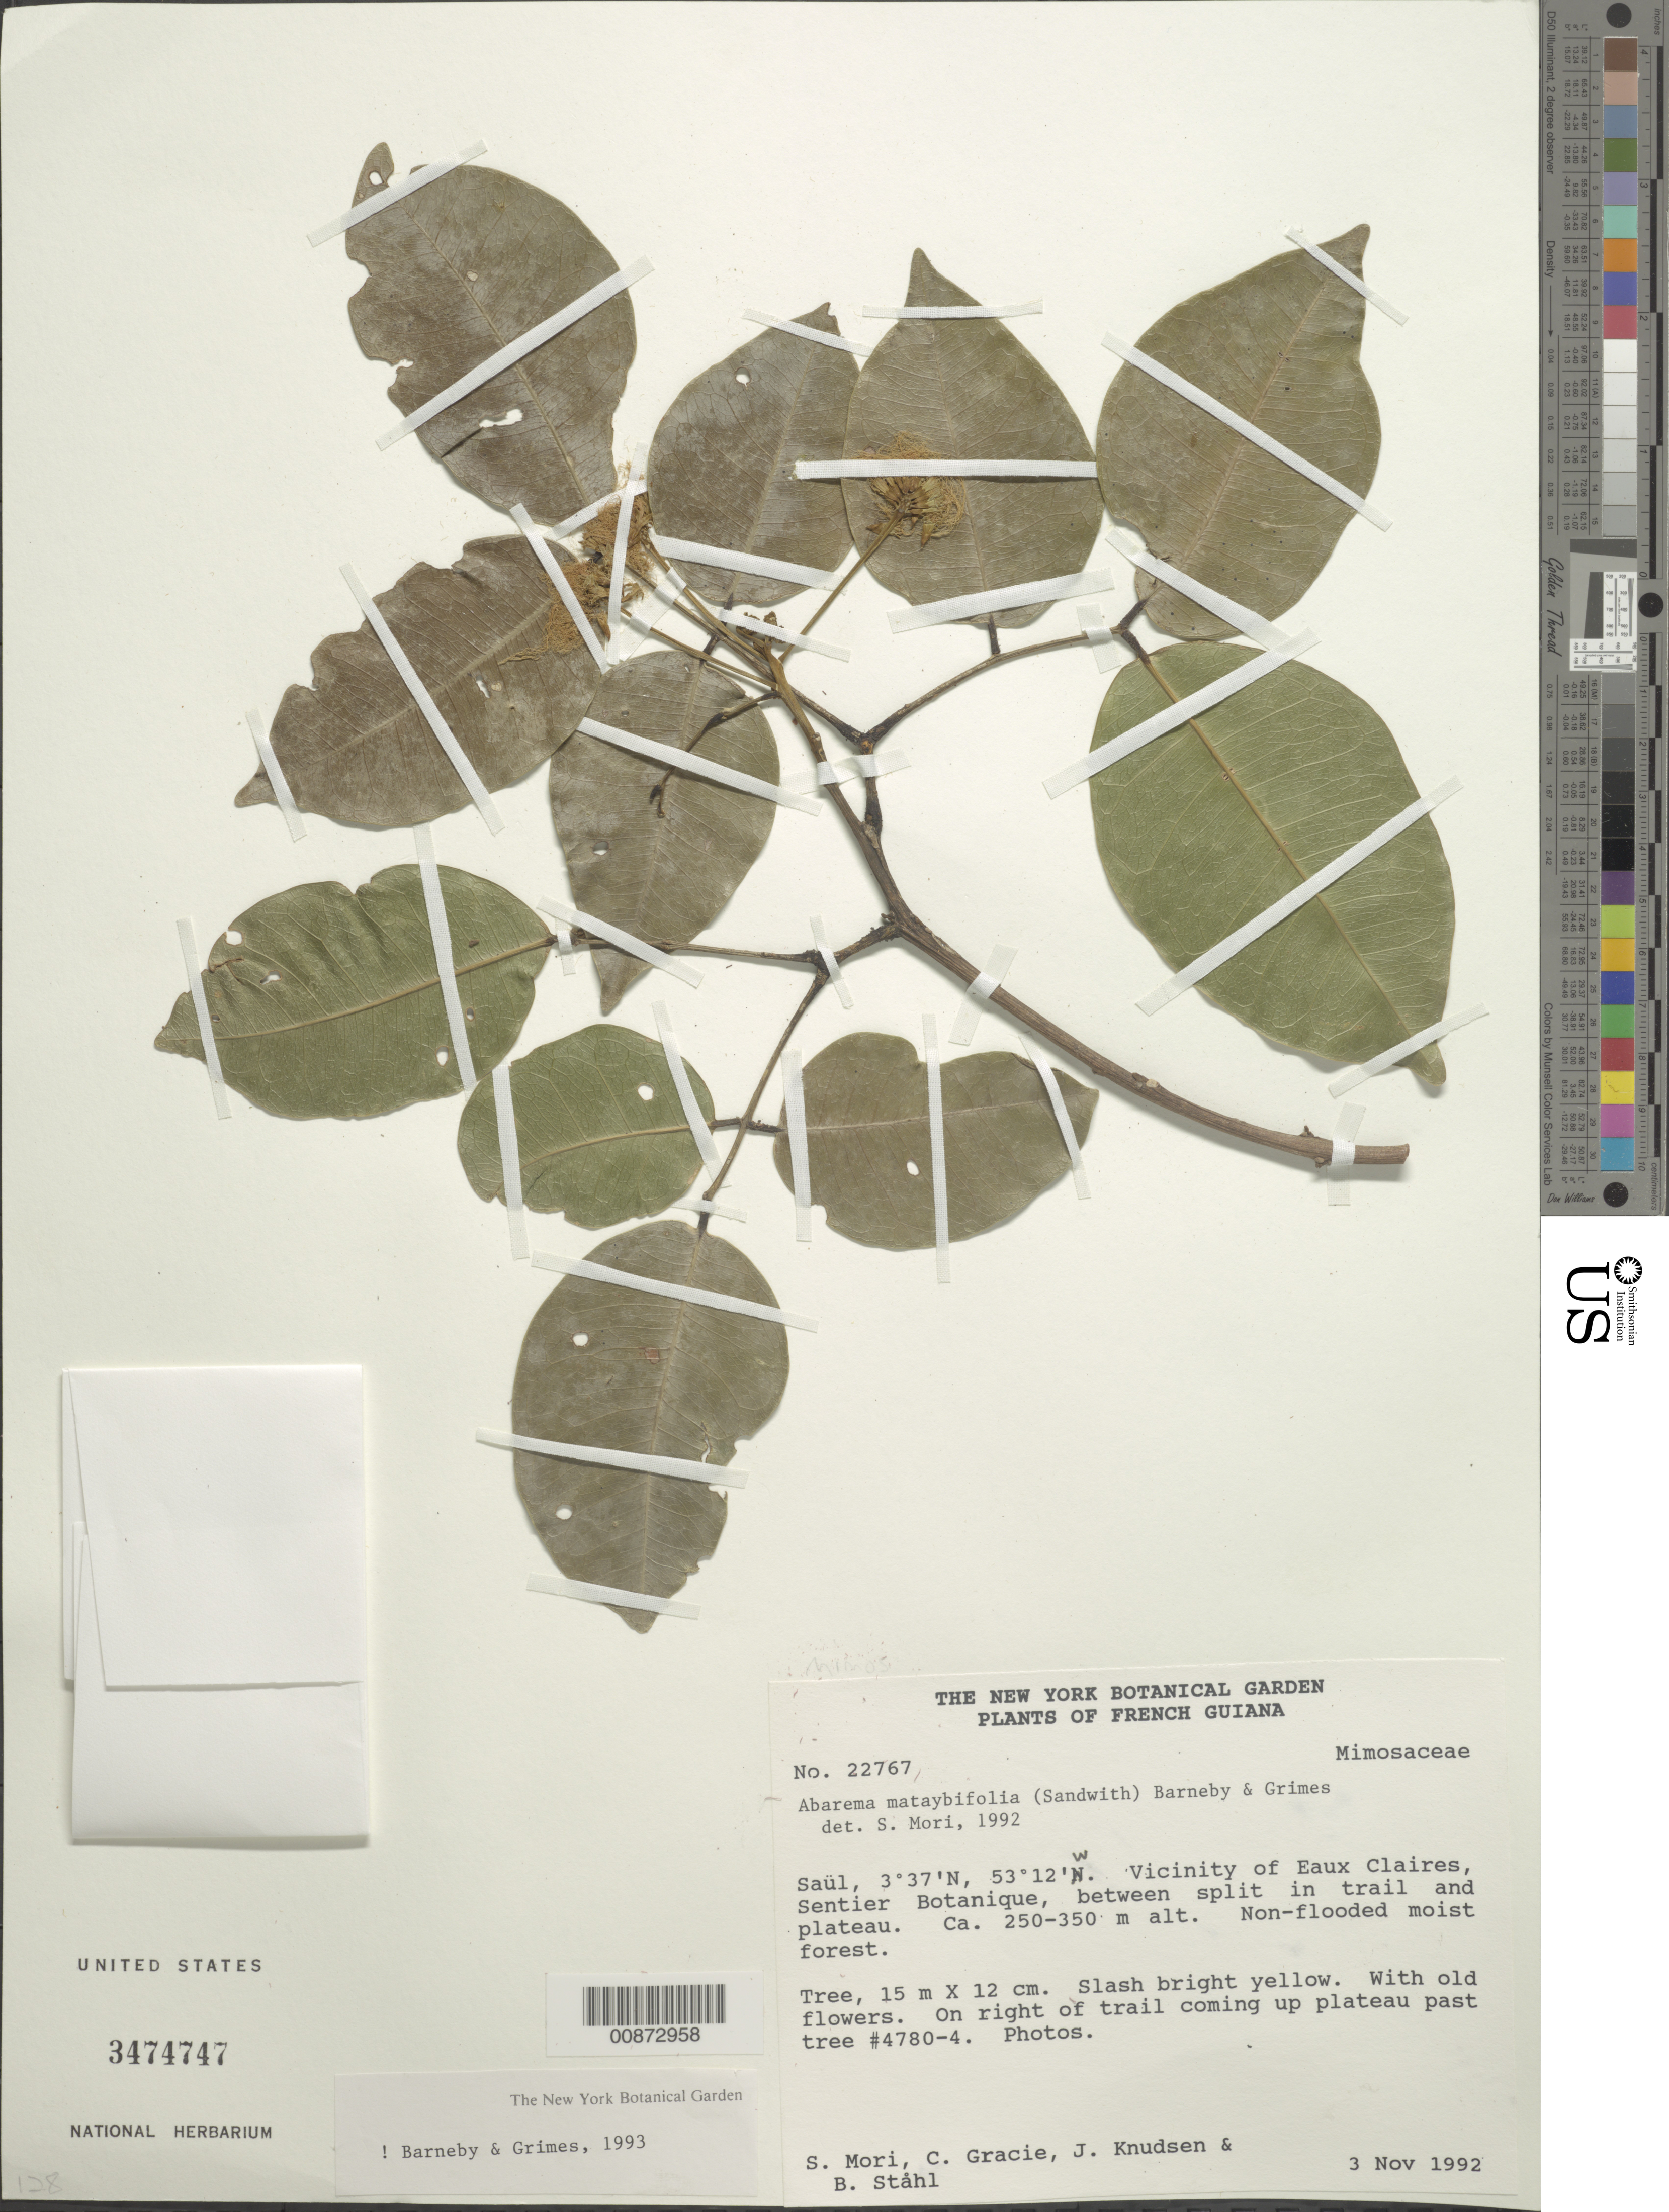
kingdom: Plantae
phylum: Tracheophyta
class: Magnoliopsida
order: Fabales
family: Fabaceae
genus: Abarema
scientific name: Abarema mataybifolia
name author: (Sandwith) Barneby & J.W. Grimes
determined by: Barneby, R. C.; Grimes, J. W.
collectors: S. Mori, C. A. Gracie, J. Knudsen & B. Ståhl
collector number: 22767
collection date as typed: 3-Nov-92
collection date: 1992-11-03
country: French Guiana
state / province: Saint-Laurent-du-Maroni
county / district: Saül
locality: Saül, vicinity of Eaux Claires, Sentier Botanique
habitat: Non-flooded moist forest, along trail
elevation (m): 250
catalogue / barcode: US 3474747